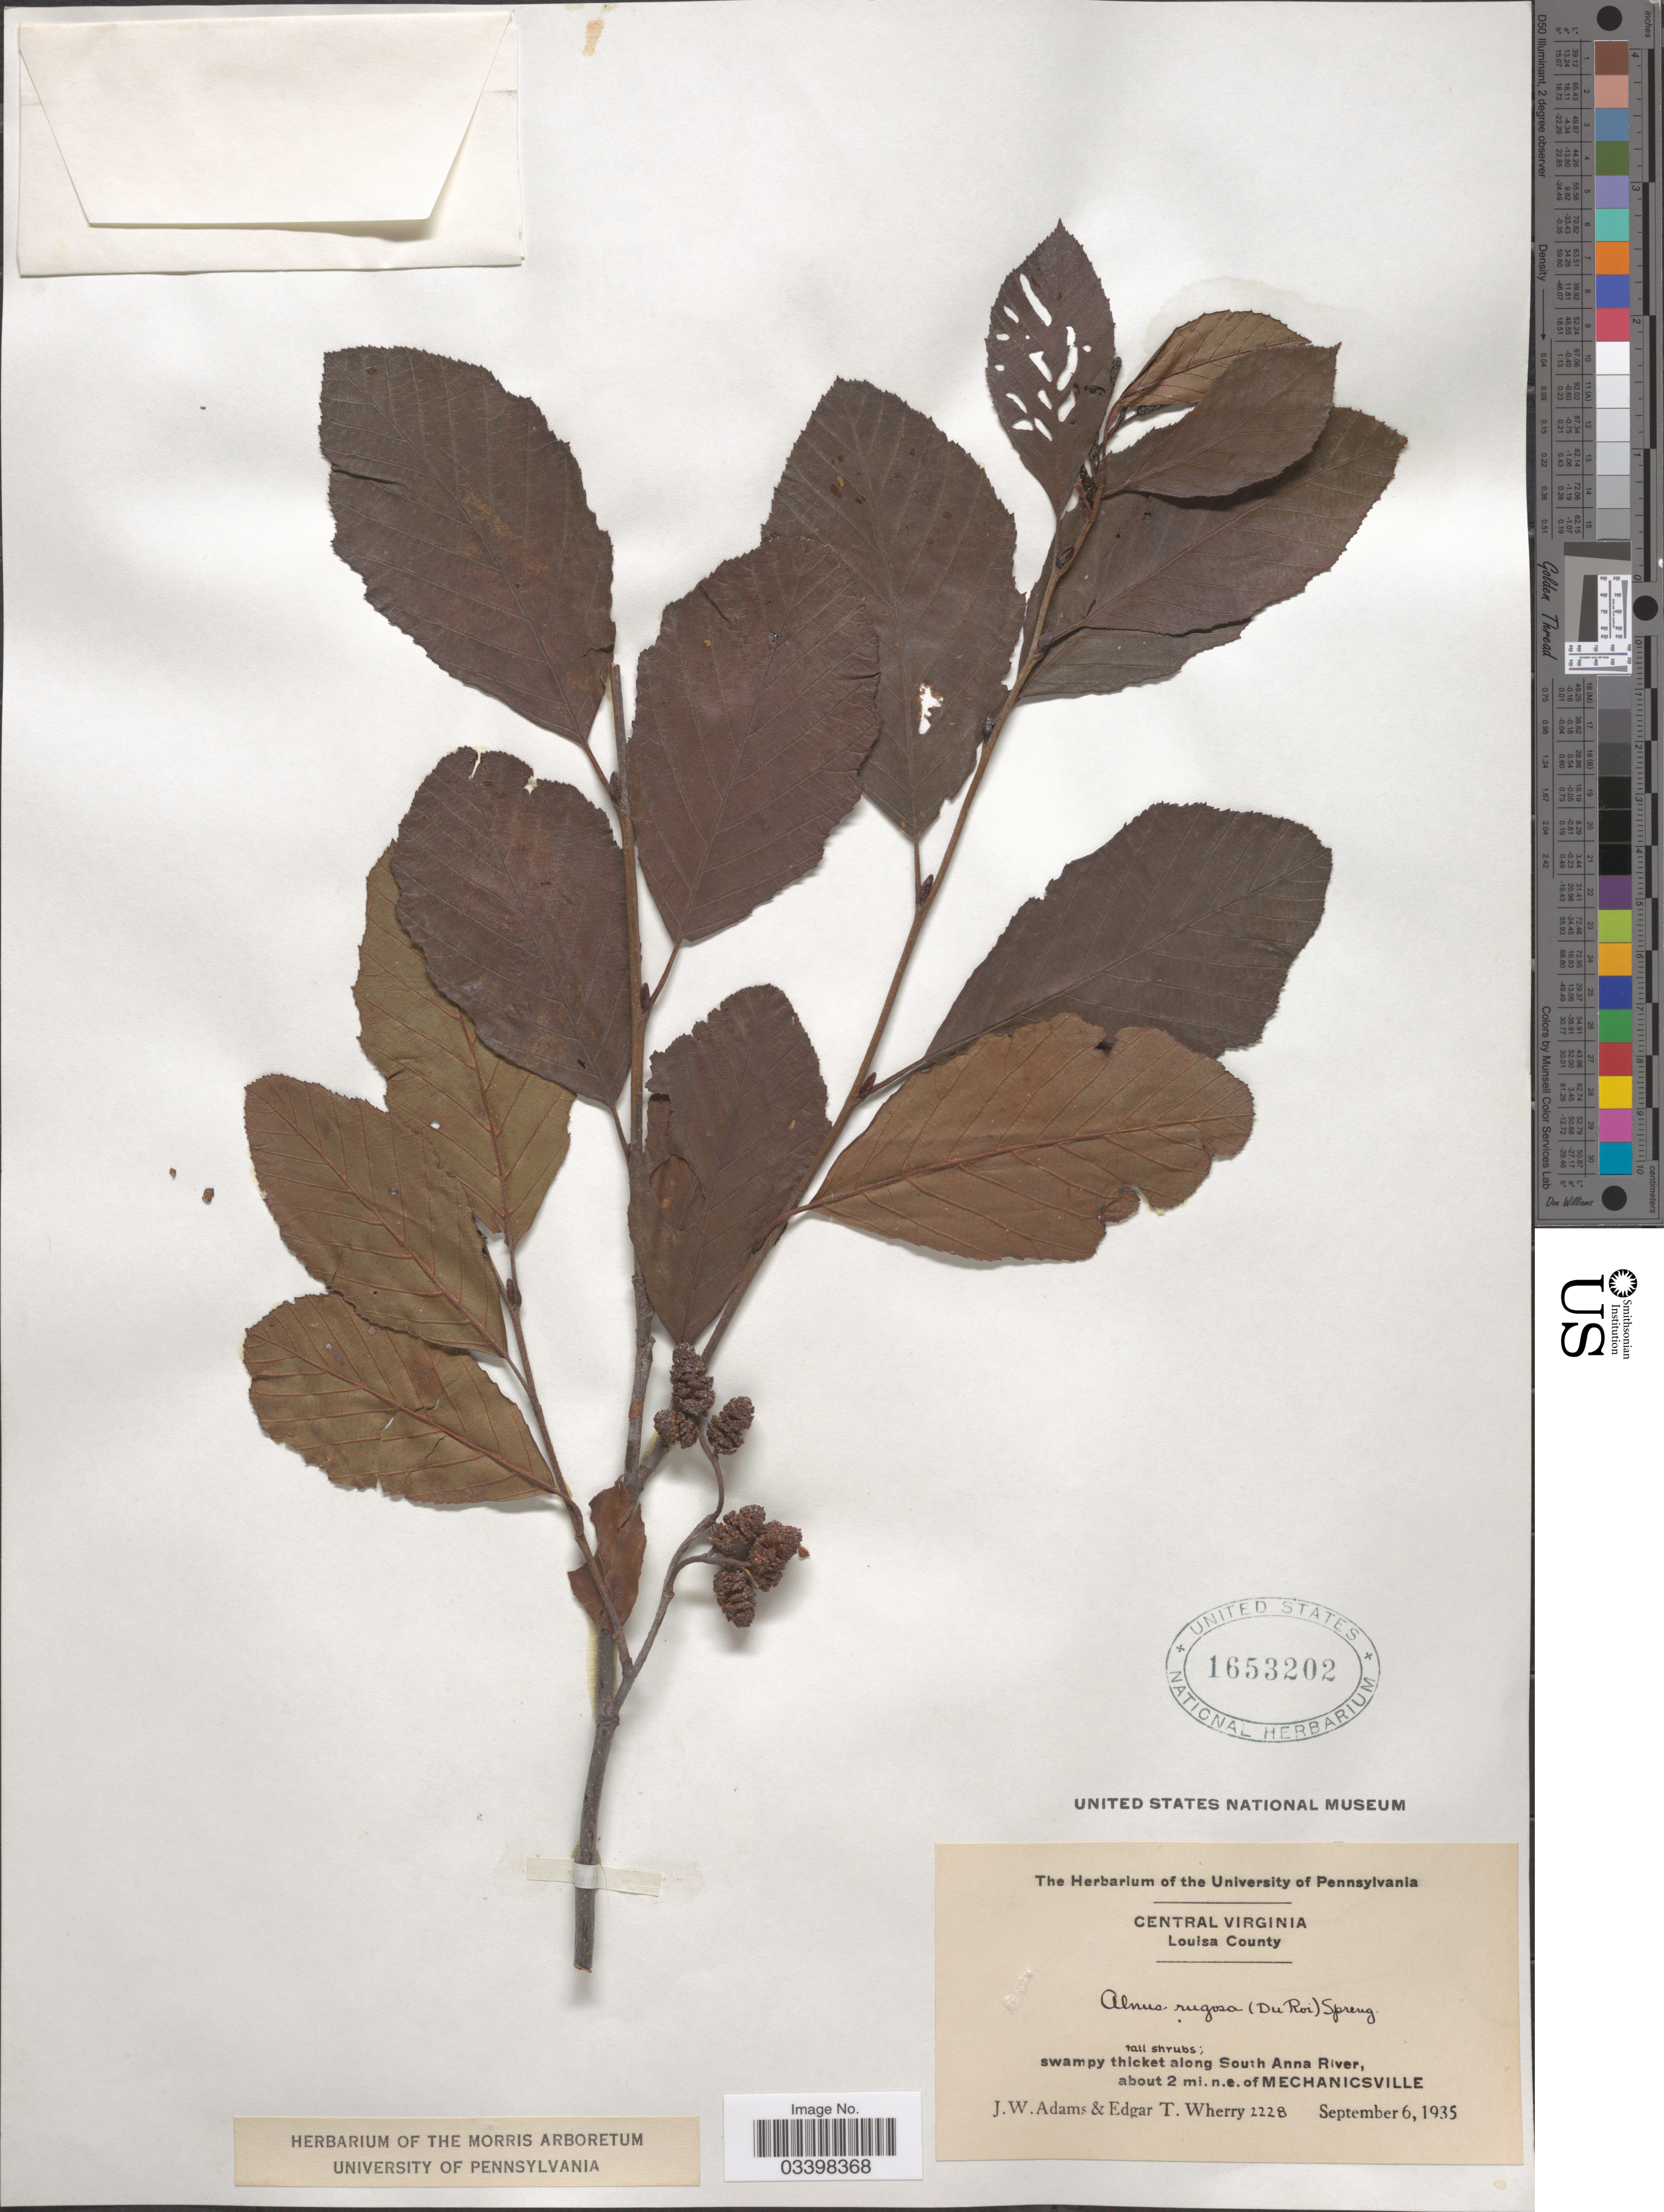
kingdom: Plantae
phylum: Tracheophyta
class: Magnoliopsida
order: Fagales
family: Betulaceae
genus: Alnus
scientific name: Alnus serrulata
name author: (Aiton) Willd.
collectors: J. Adams & E. T. Wherry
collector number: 2228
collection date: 1935-09-06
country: United States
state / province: Virginia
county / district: Louisa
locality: Central Virginia. Along South Anna River, about 2 mi. n.e. of Mechanicsville.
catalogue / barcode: US 1653202